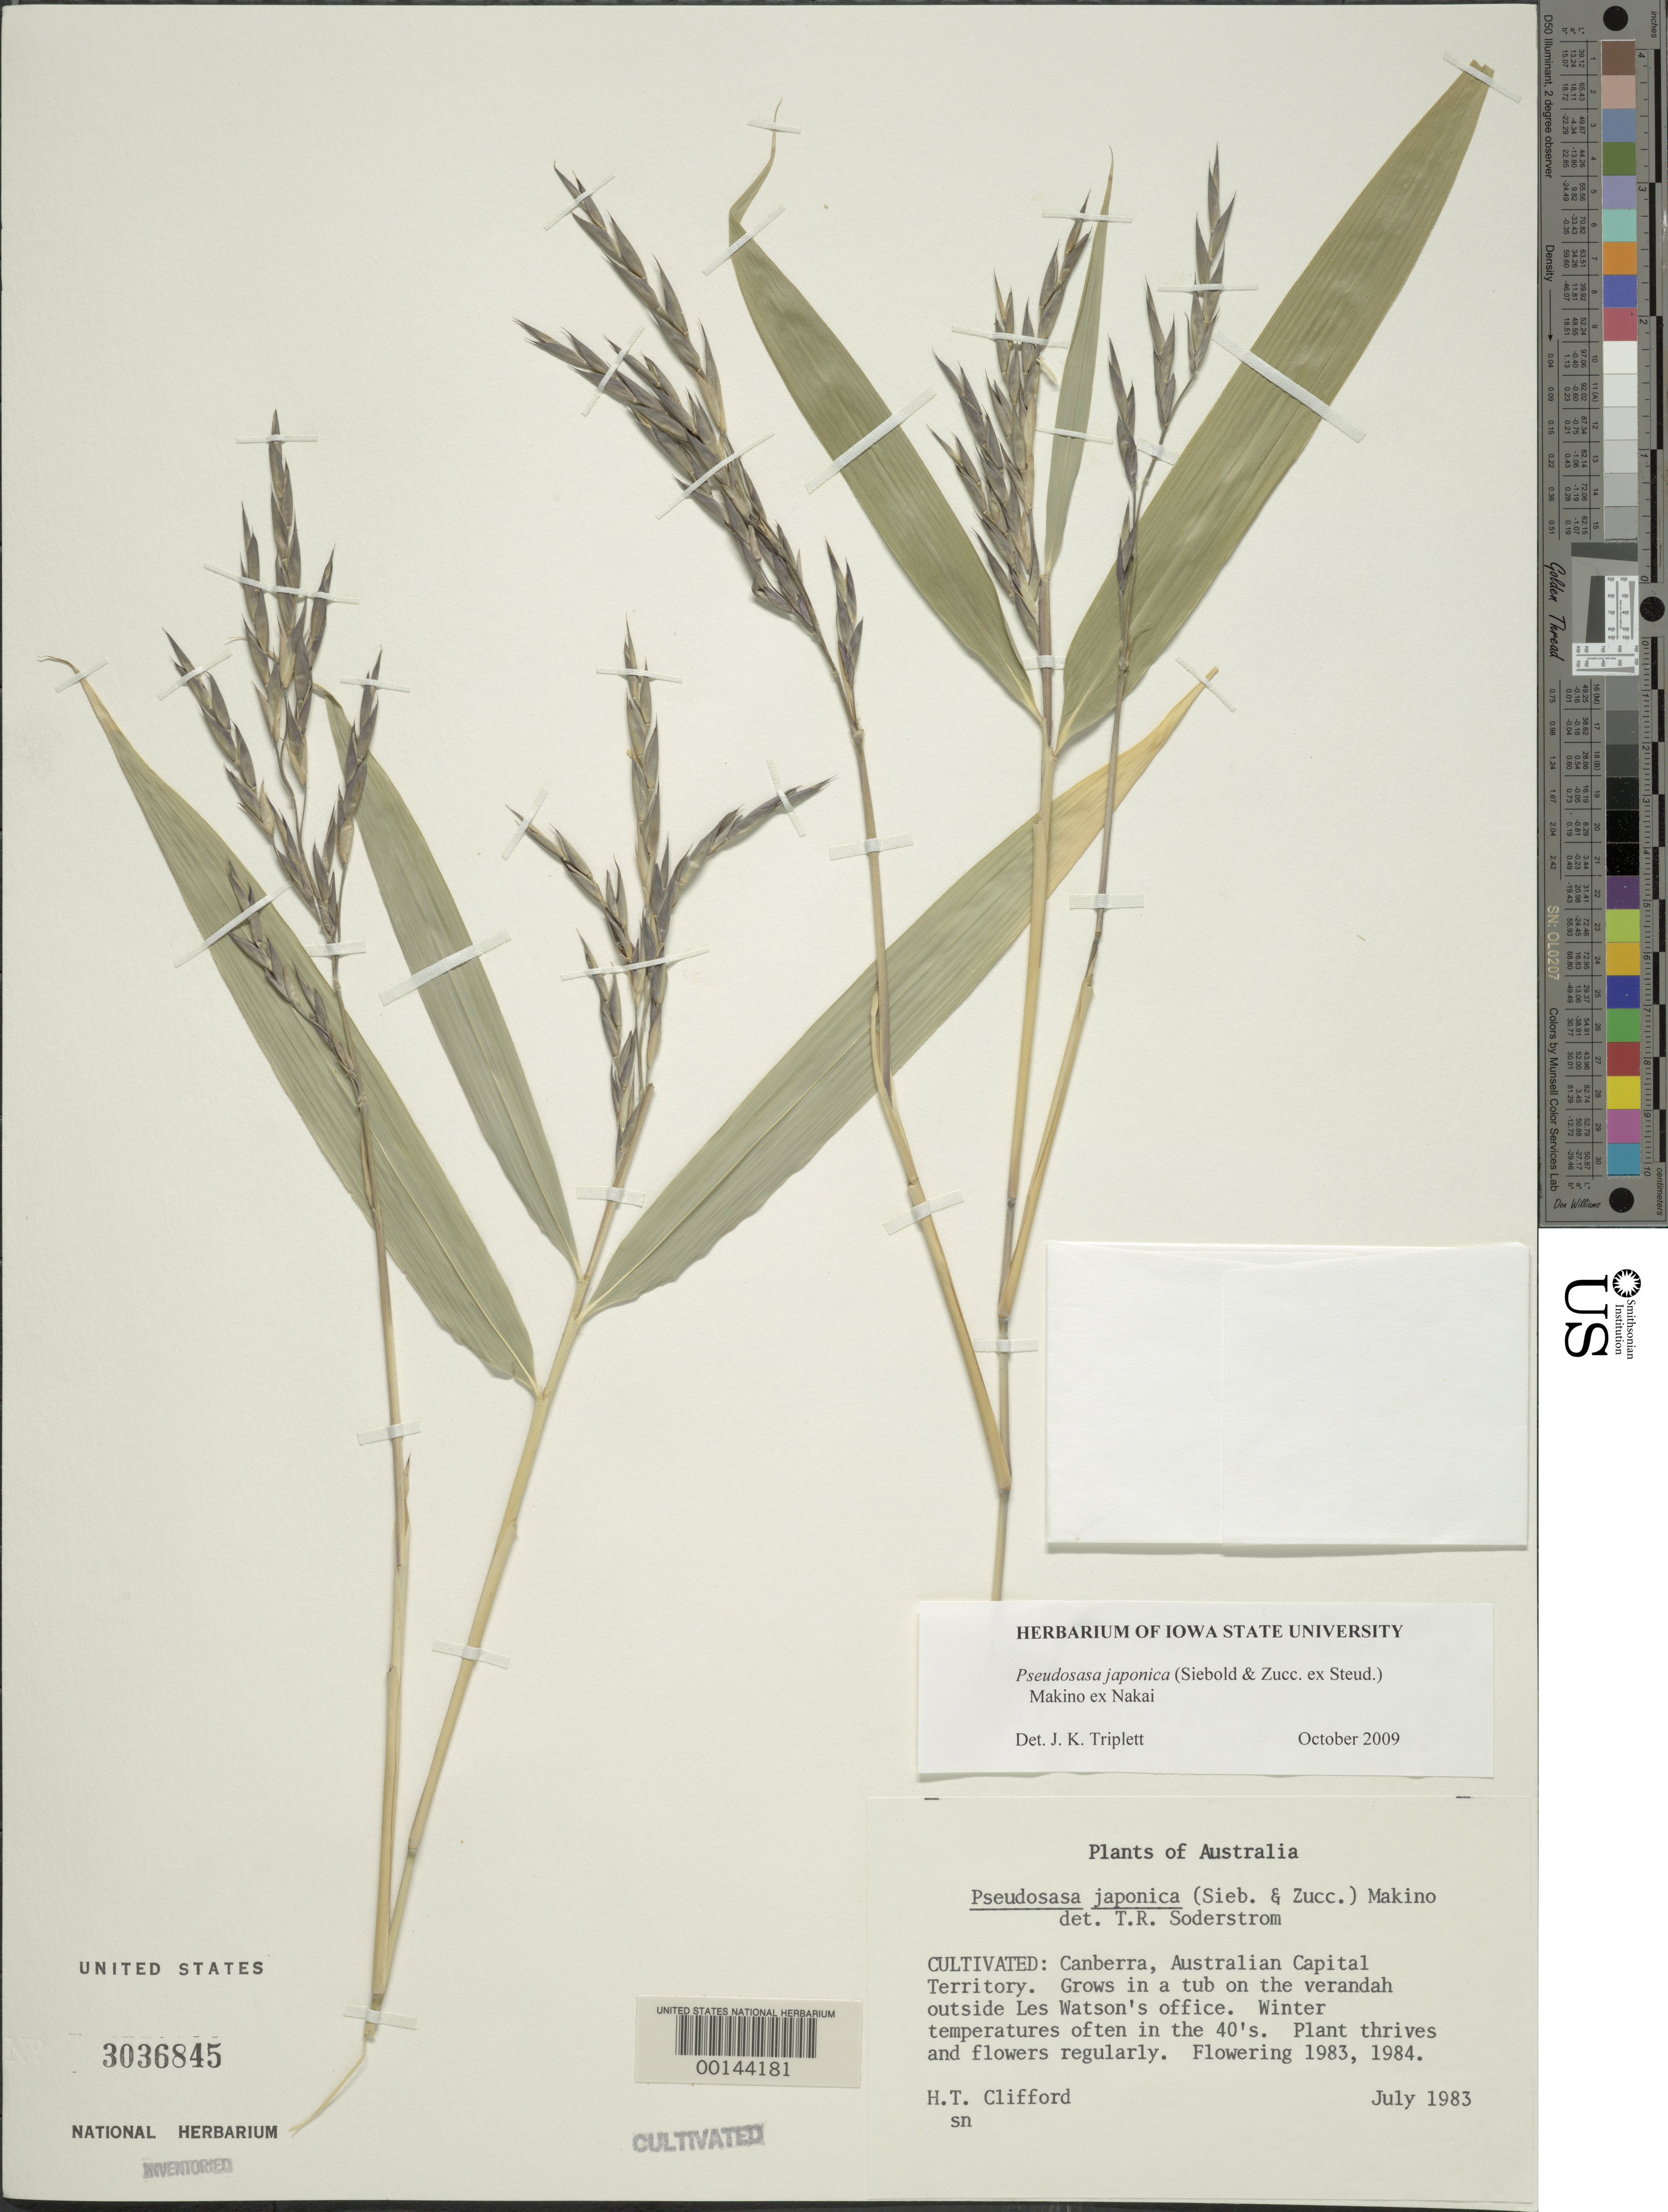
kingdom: Plantae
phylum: Tracheophyta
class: Liliopsida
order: Poales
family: Poaceae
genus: Pseudosasa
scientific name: Pseudosasa japonica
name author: (Siebold & Zucc. ex Steud.) Makino ex Nakai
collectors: H. Clifford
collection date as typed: Jul 1983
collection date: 1983-07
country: Australia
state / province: Australian Capital Territory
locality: Canberra, Grows in a tiub on the verandah outside Les Watson's Office.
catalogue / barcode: US 3036845